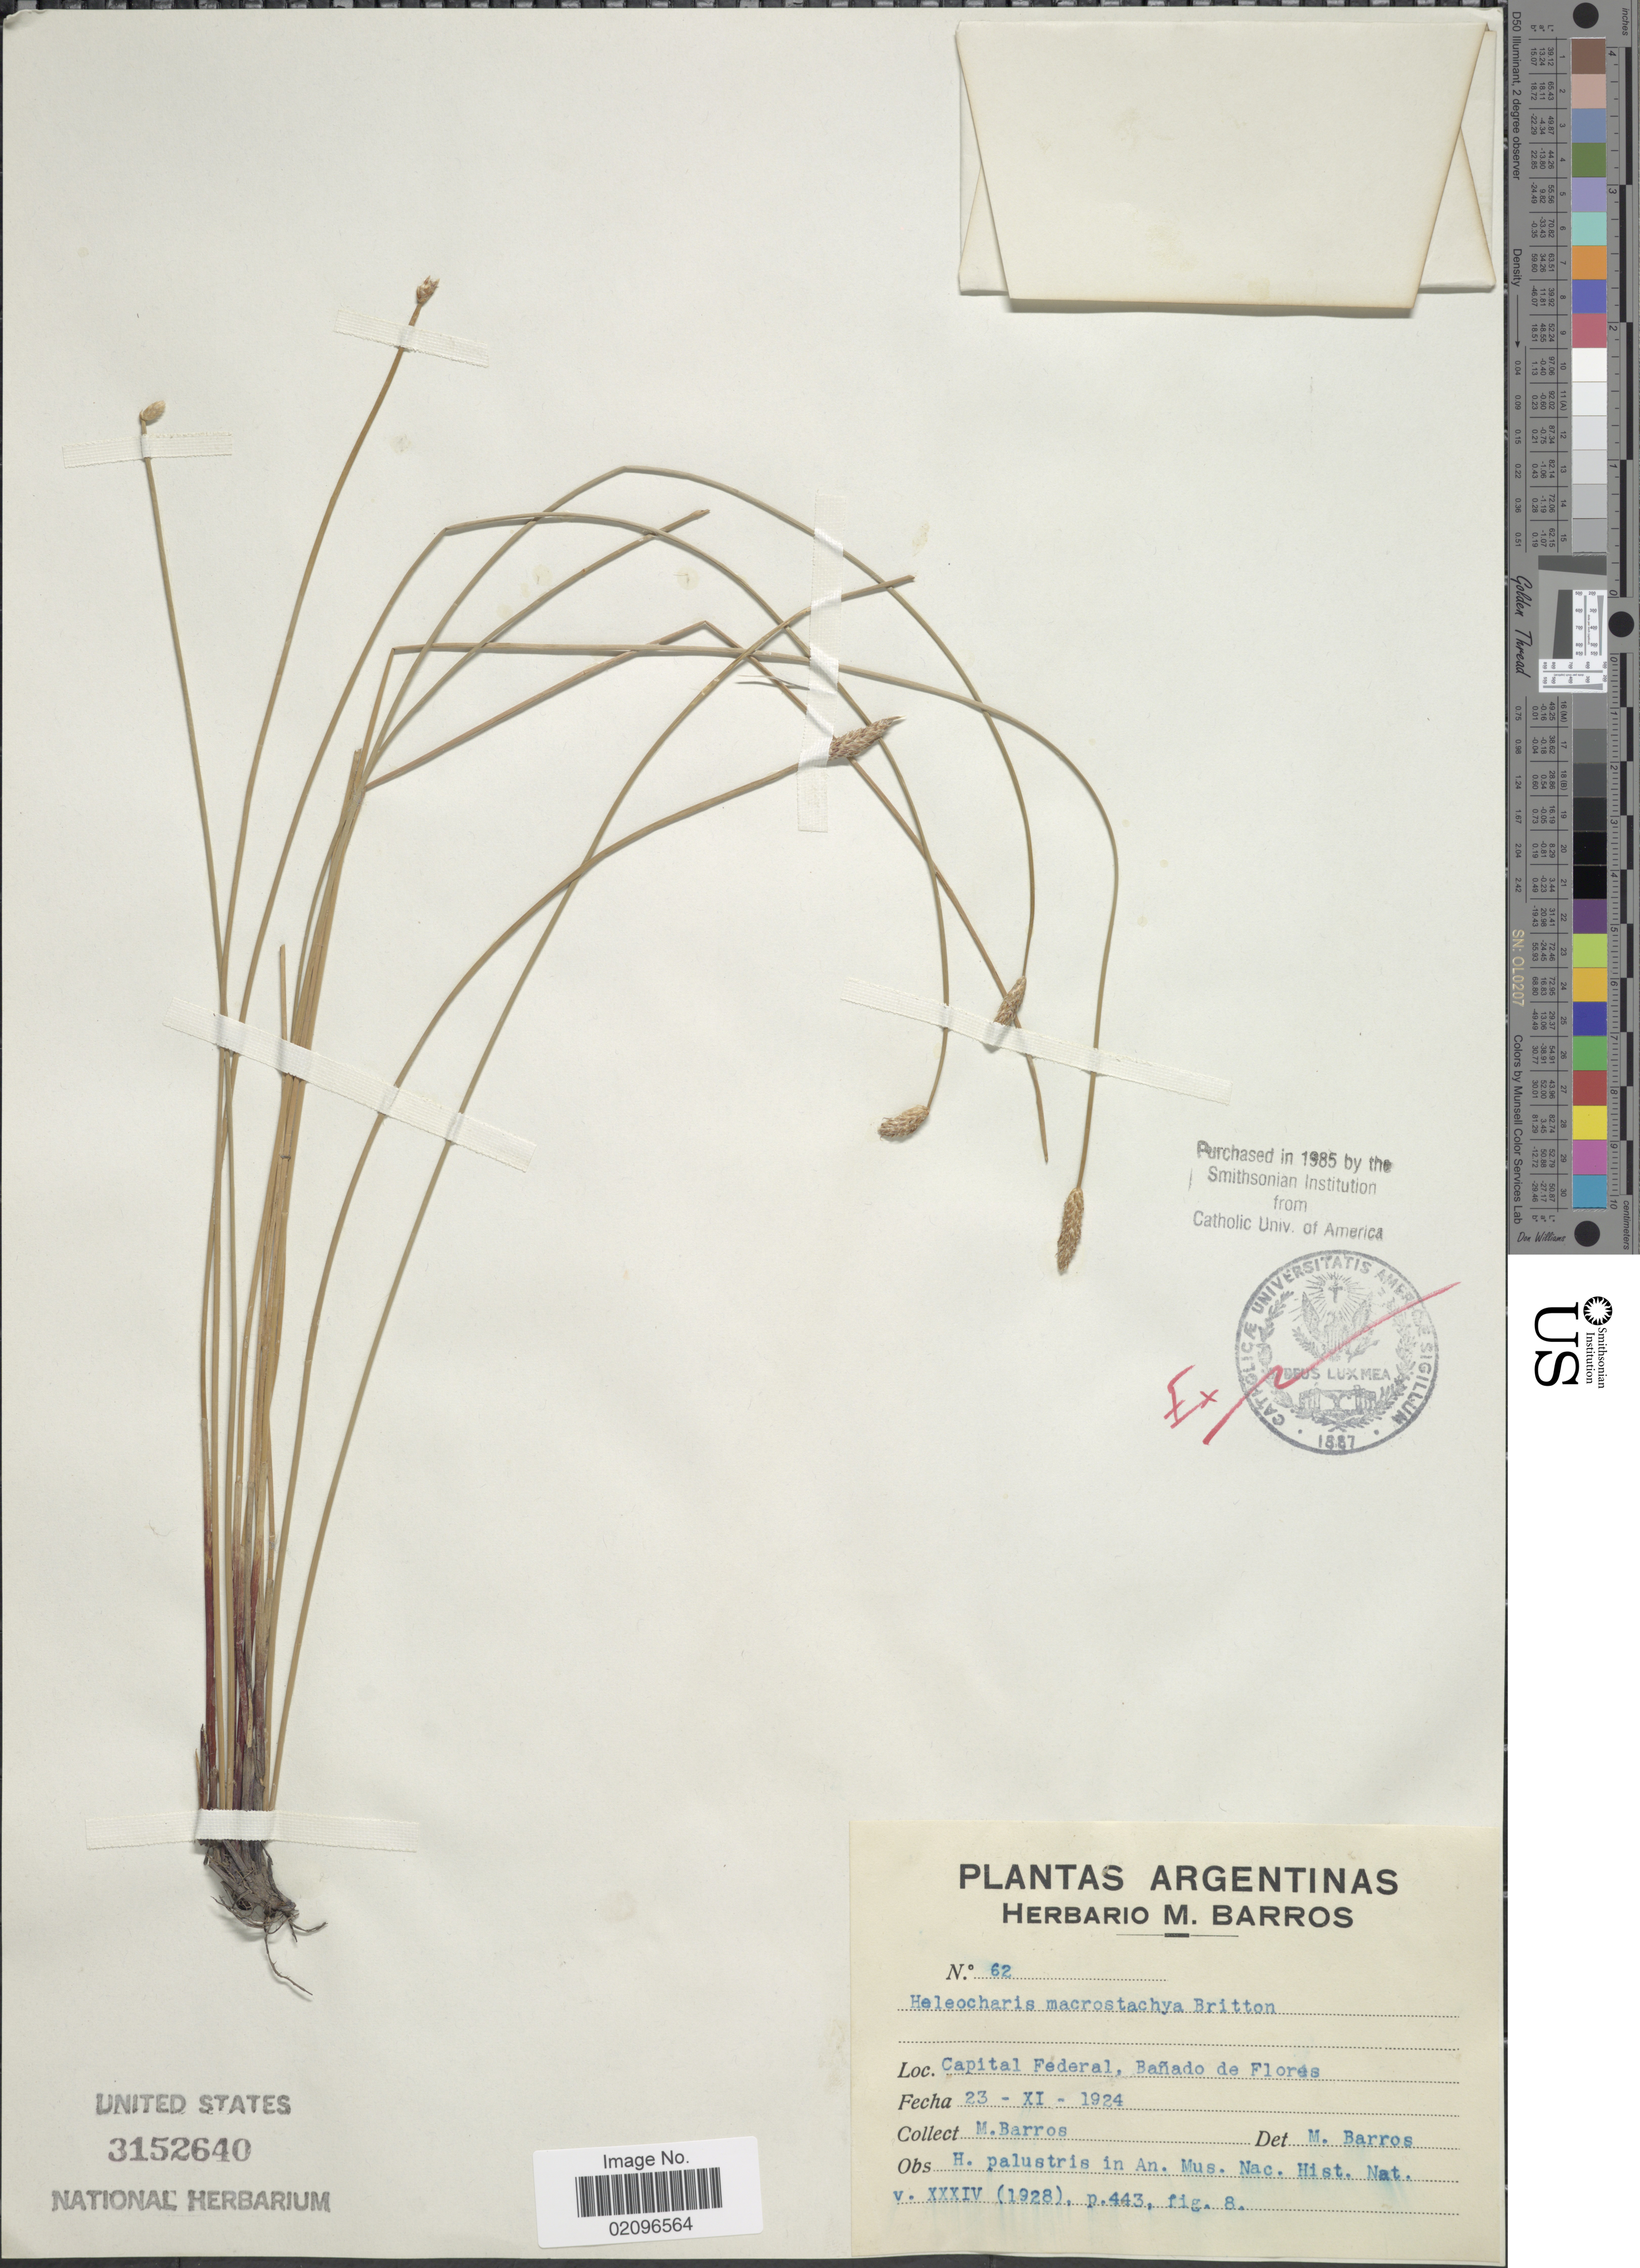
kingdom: Plantae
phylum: Tracheophyta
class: Liliopsida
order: Poales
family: Cyperaceae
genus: Eleocharis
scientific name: Eleocharis macrostachya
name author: Britton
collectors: M. Barros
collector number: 62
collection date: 1924-11-23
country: Argentina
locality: Capital Federal, Banado de Flores.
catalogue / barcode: US 3152640